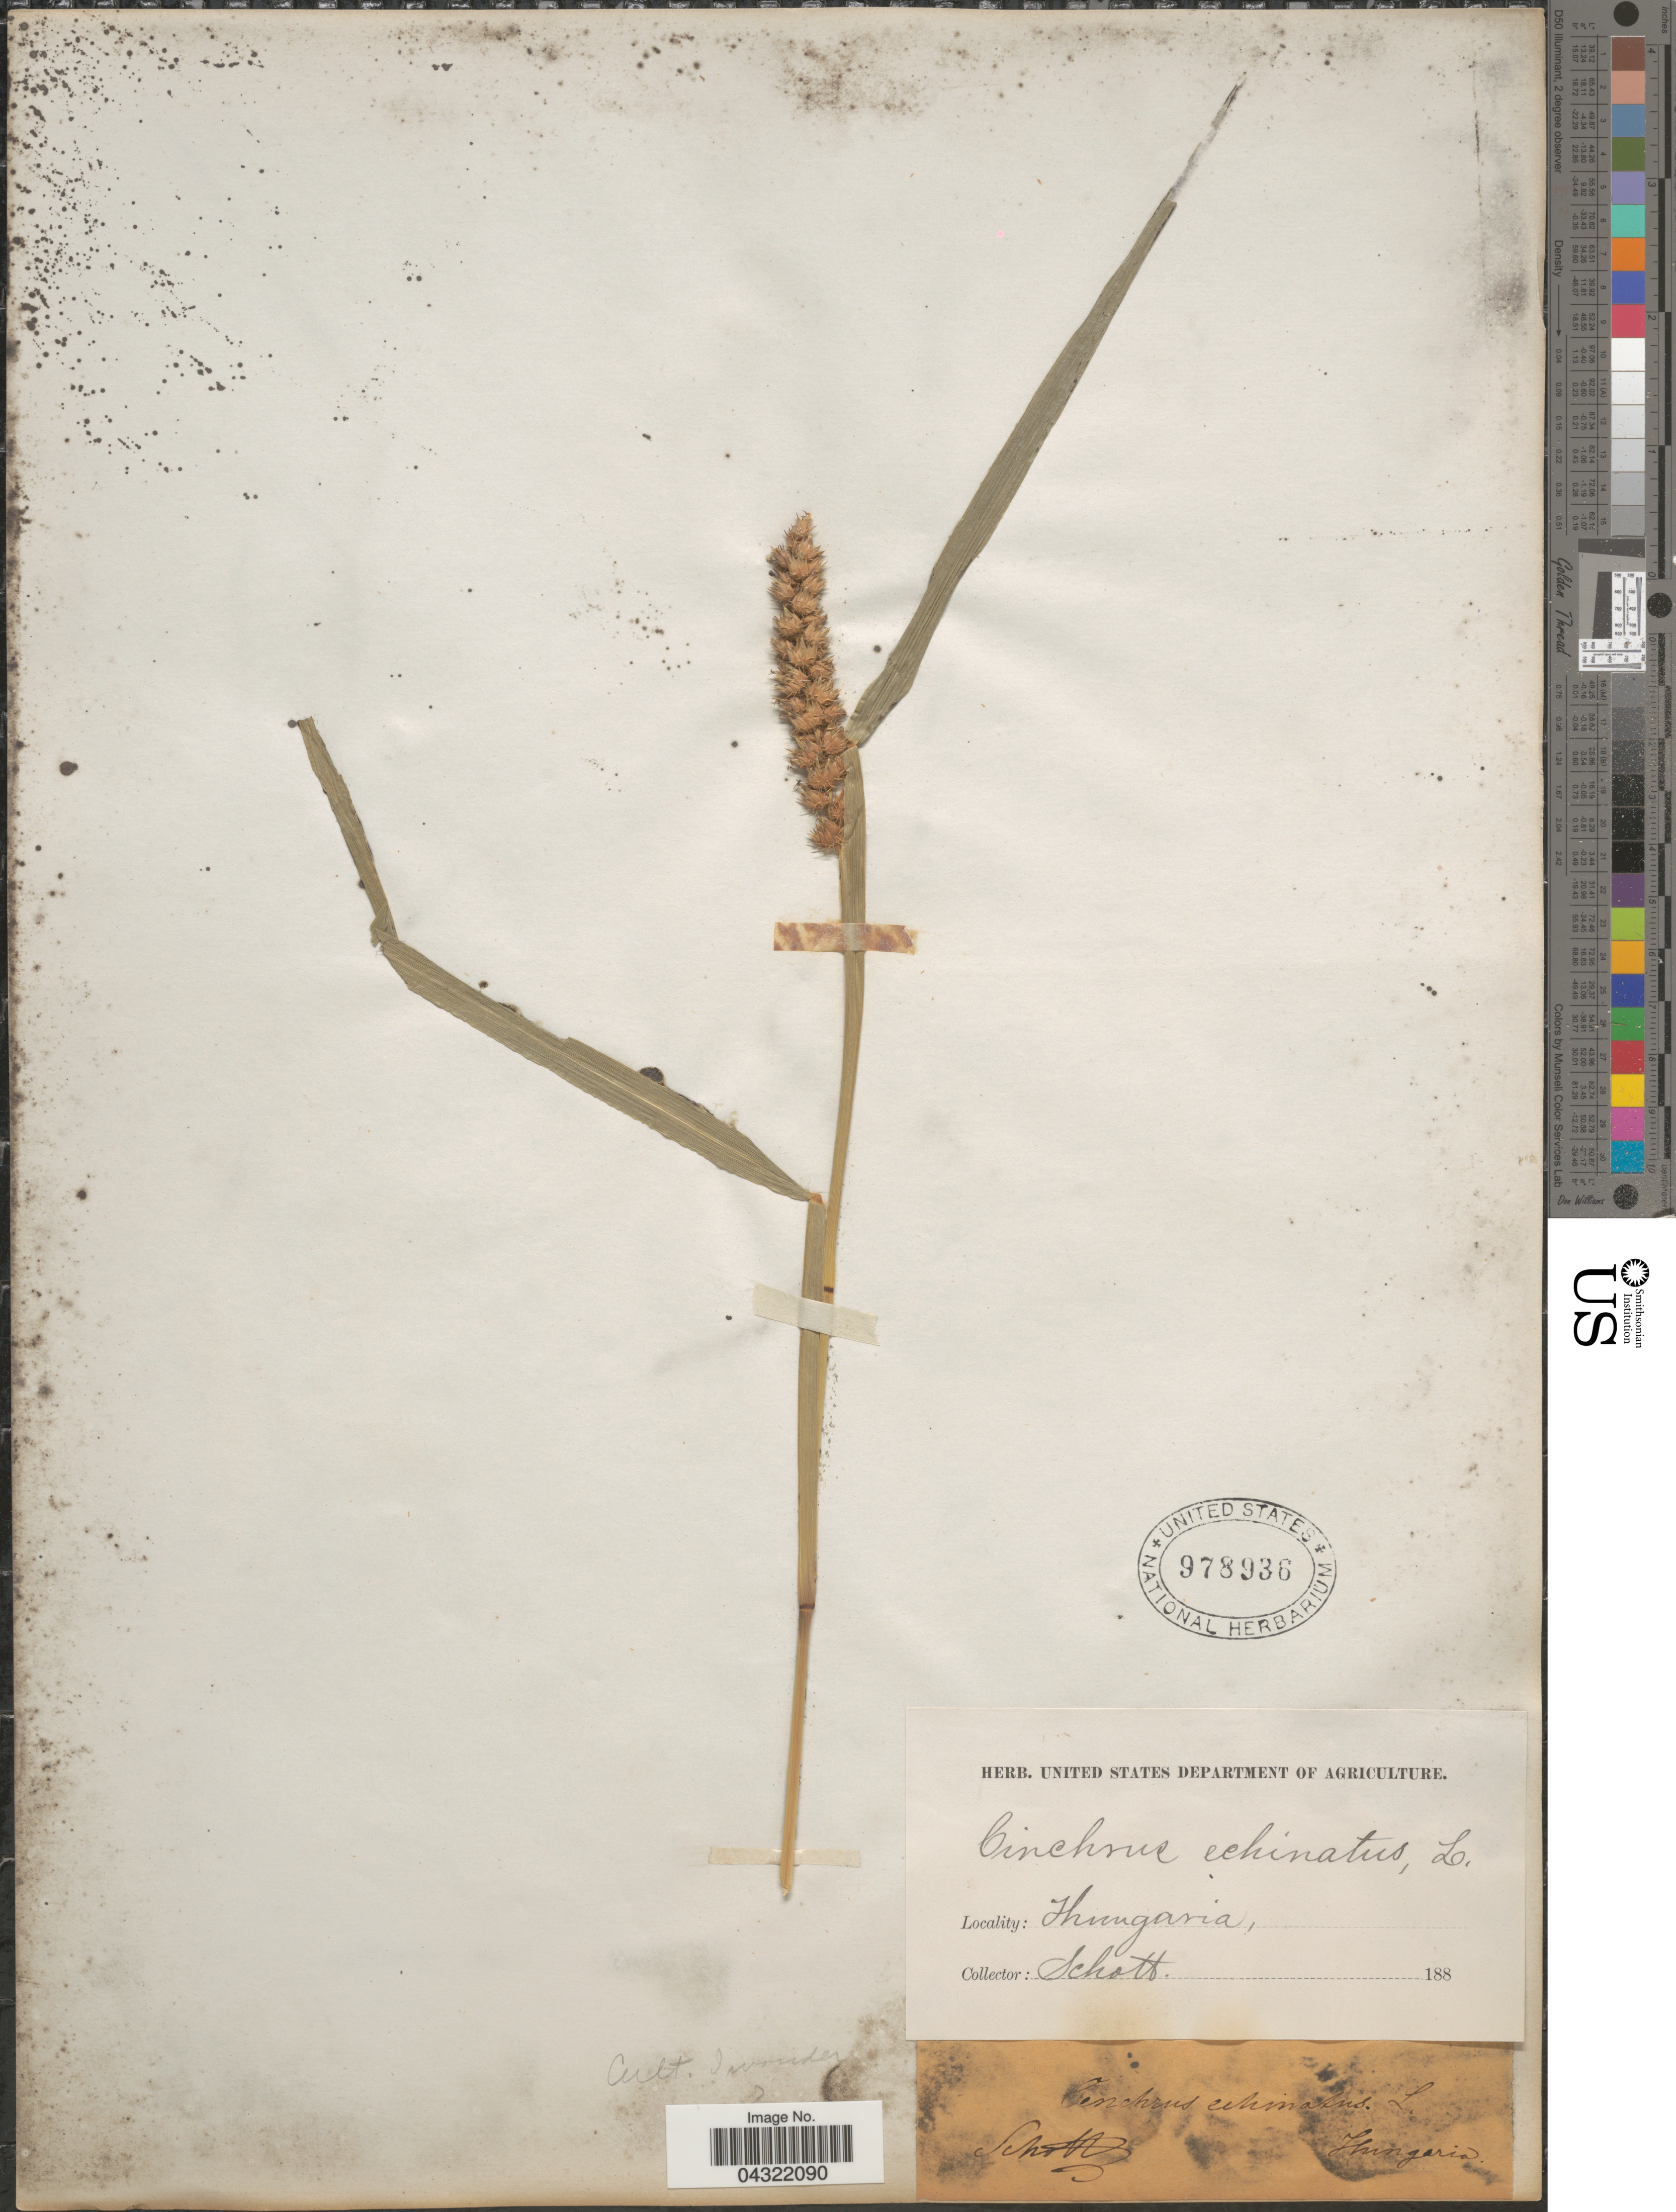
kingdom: Plantae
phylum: Tracheophyta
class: Liliopsida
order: Poales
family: Poaceae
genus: Cenchrus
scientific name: Cenchrus echinatus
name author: L.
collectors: Schott, --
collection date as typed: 188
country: Hungary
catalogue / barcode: US 978936